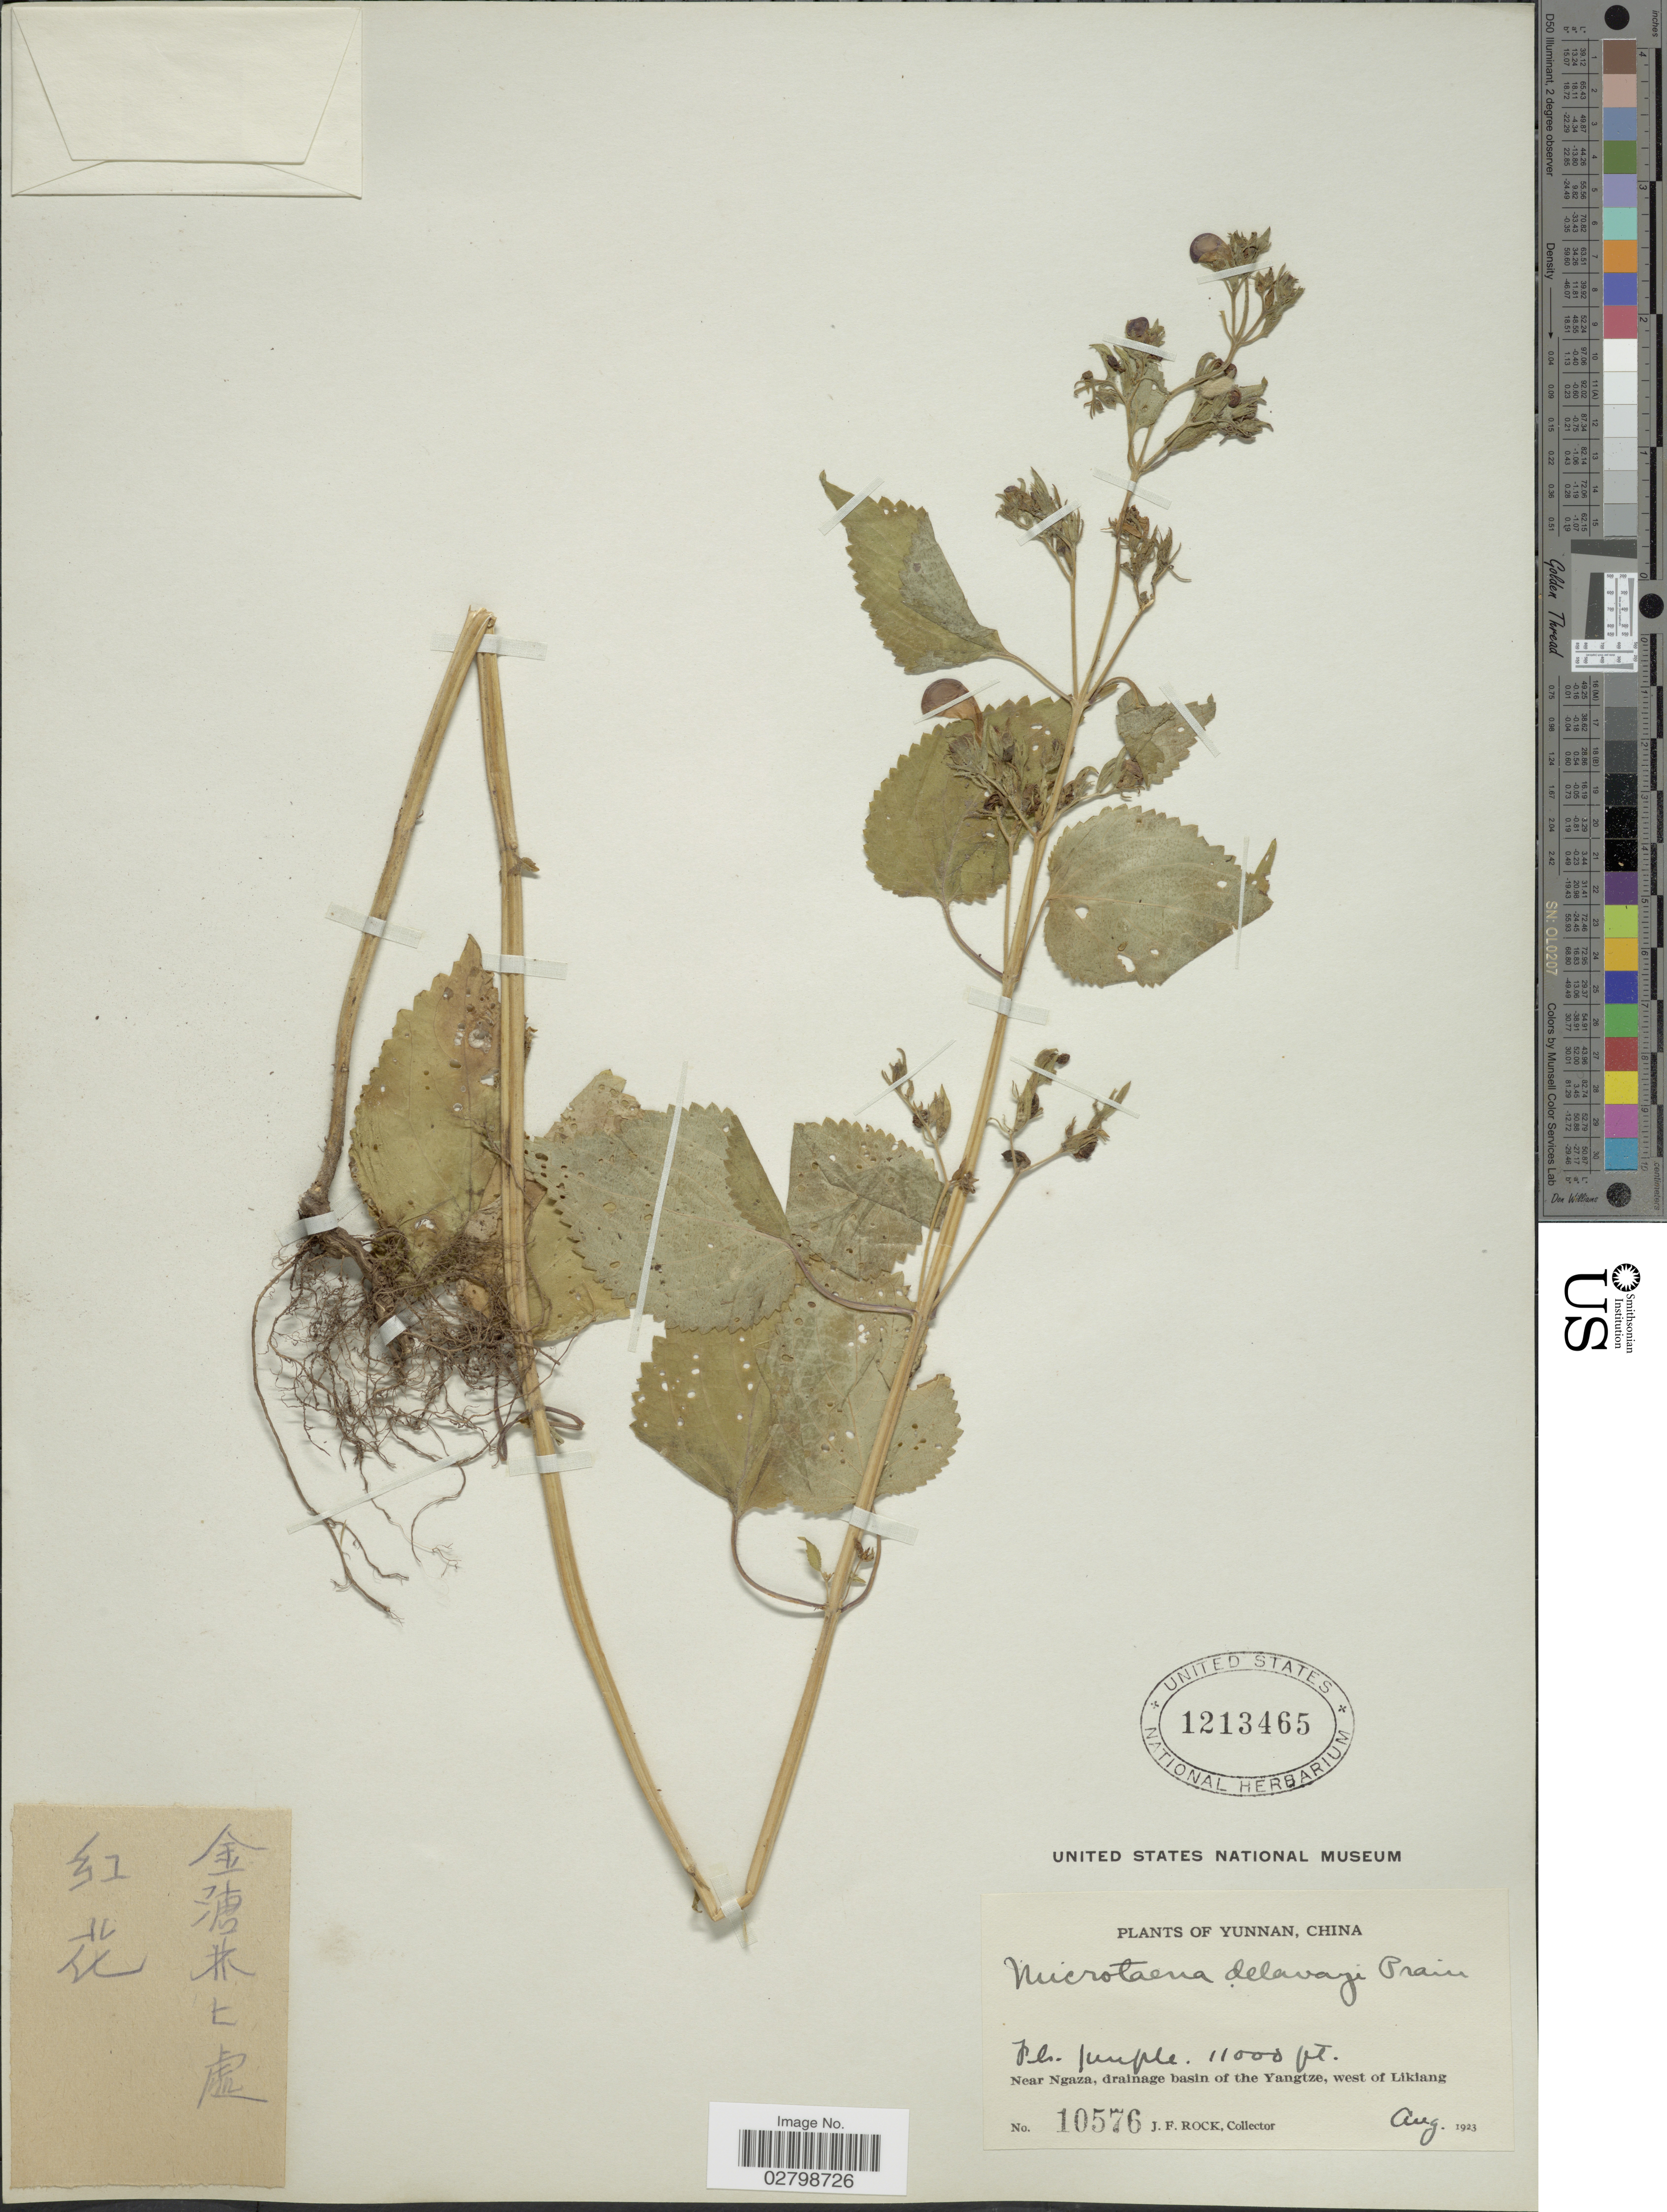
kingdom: Plantae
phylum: Tracheophyta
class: Magnoliopsida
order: Lamiales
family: Lamiaceae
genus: Microtoena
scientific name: Microtoena delavayi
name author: Prain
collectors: J. Rock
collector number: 10576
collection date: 1923-08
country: China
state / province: Yunnan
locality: Near Ngaza, drainage basin of the Yangtze, west of Likiang.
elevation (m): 3353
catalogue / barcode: US 1213465